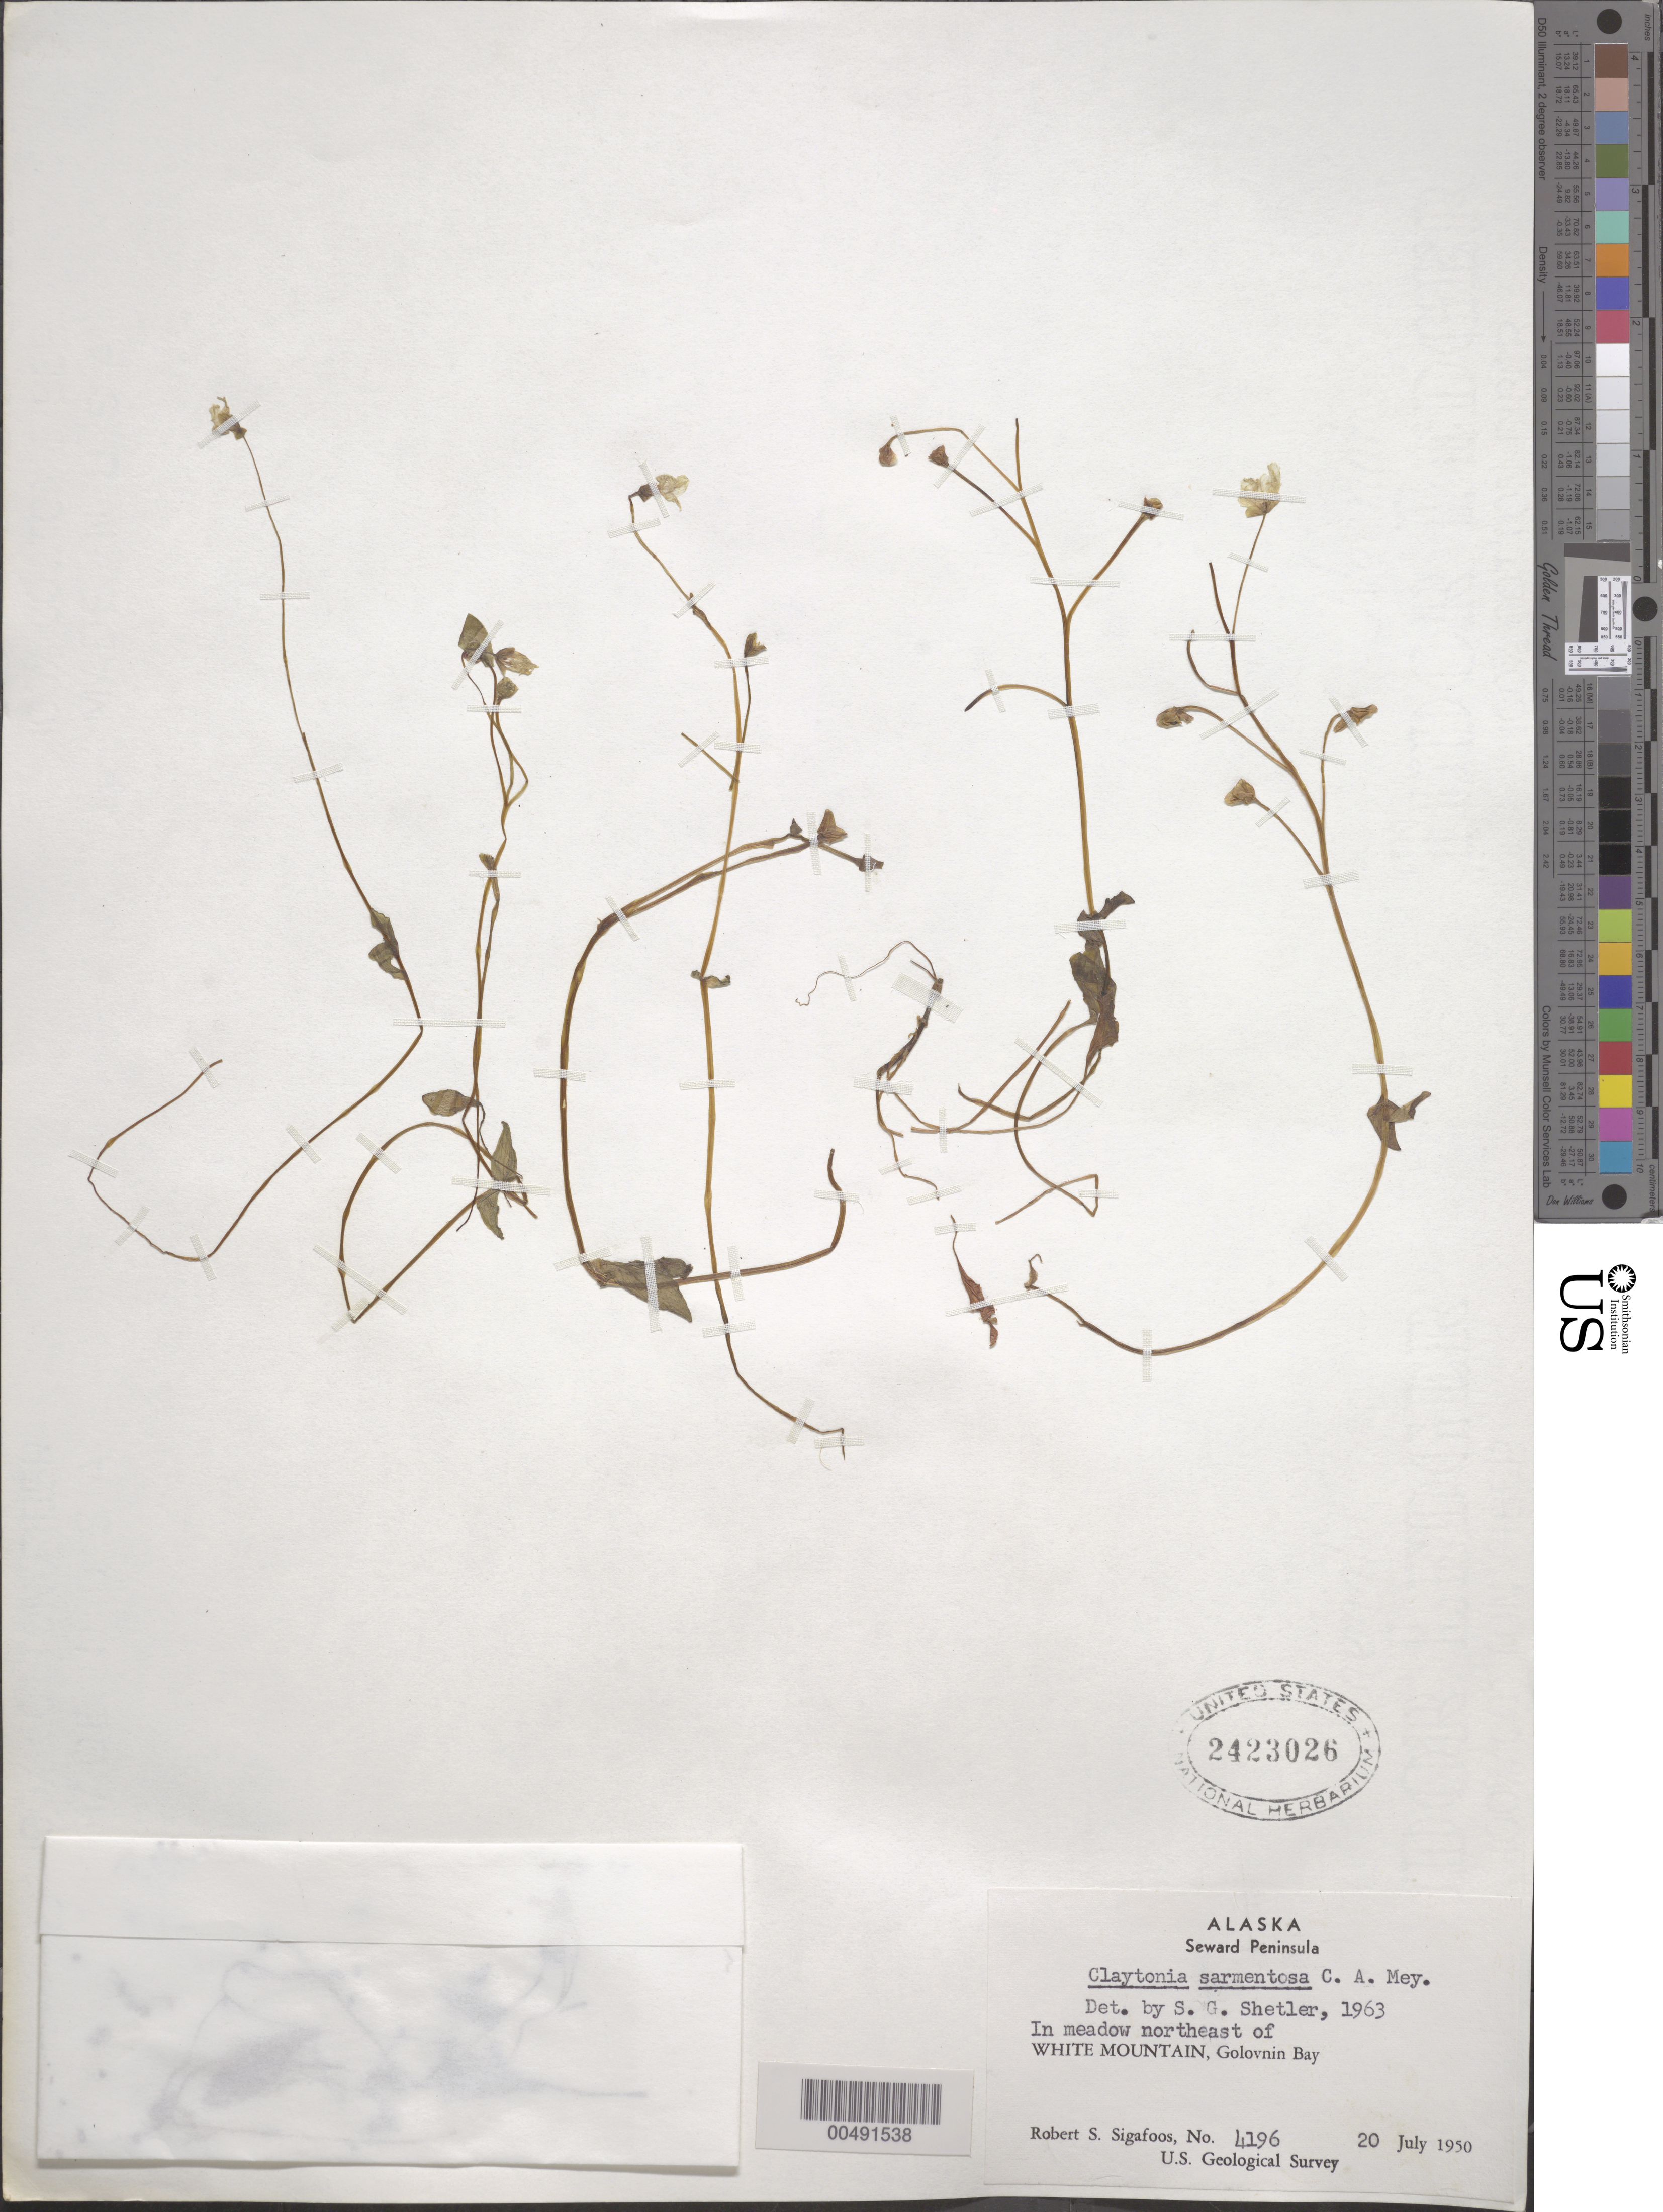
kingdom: Plantae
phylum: Tracheophyta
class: Magnoliopsida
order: Caryophyllales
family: Montiaceae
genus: Claytonia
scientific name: Claytonia sarmentosa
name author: C.A. Mey.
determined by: Shetler, Stanwyn G., (US), NMNH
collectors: R. Sigafoos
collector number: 4196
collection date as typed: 20 Jul 1950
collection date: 1950-07-20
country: United States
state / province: Alaska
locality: Seward Peninsula, northeast of White Mountain, Golovnin Bay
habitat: in meadow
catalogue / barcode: US 2423026